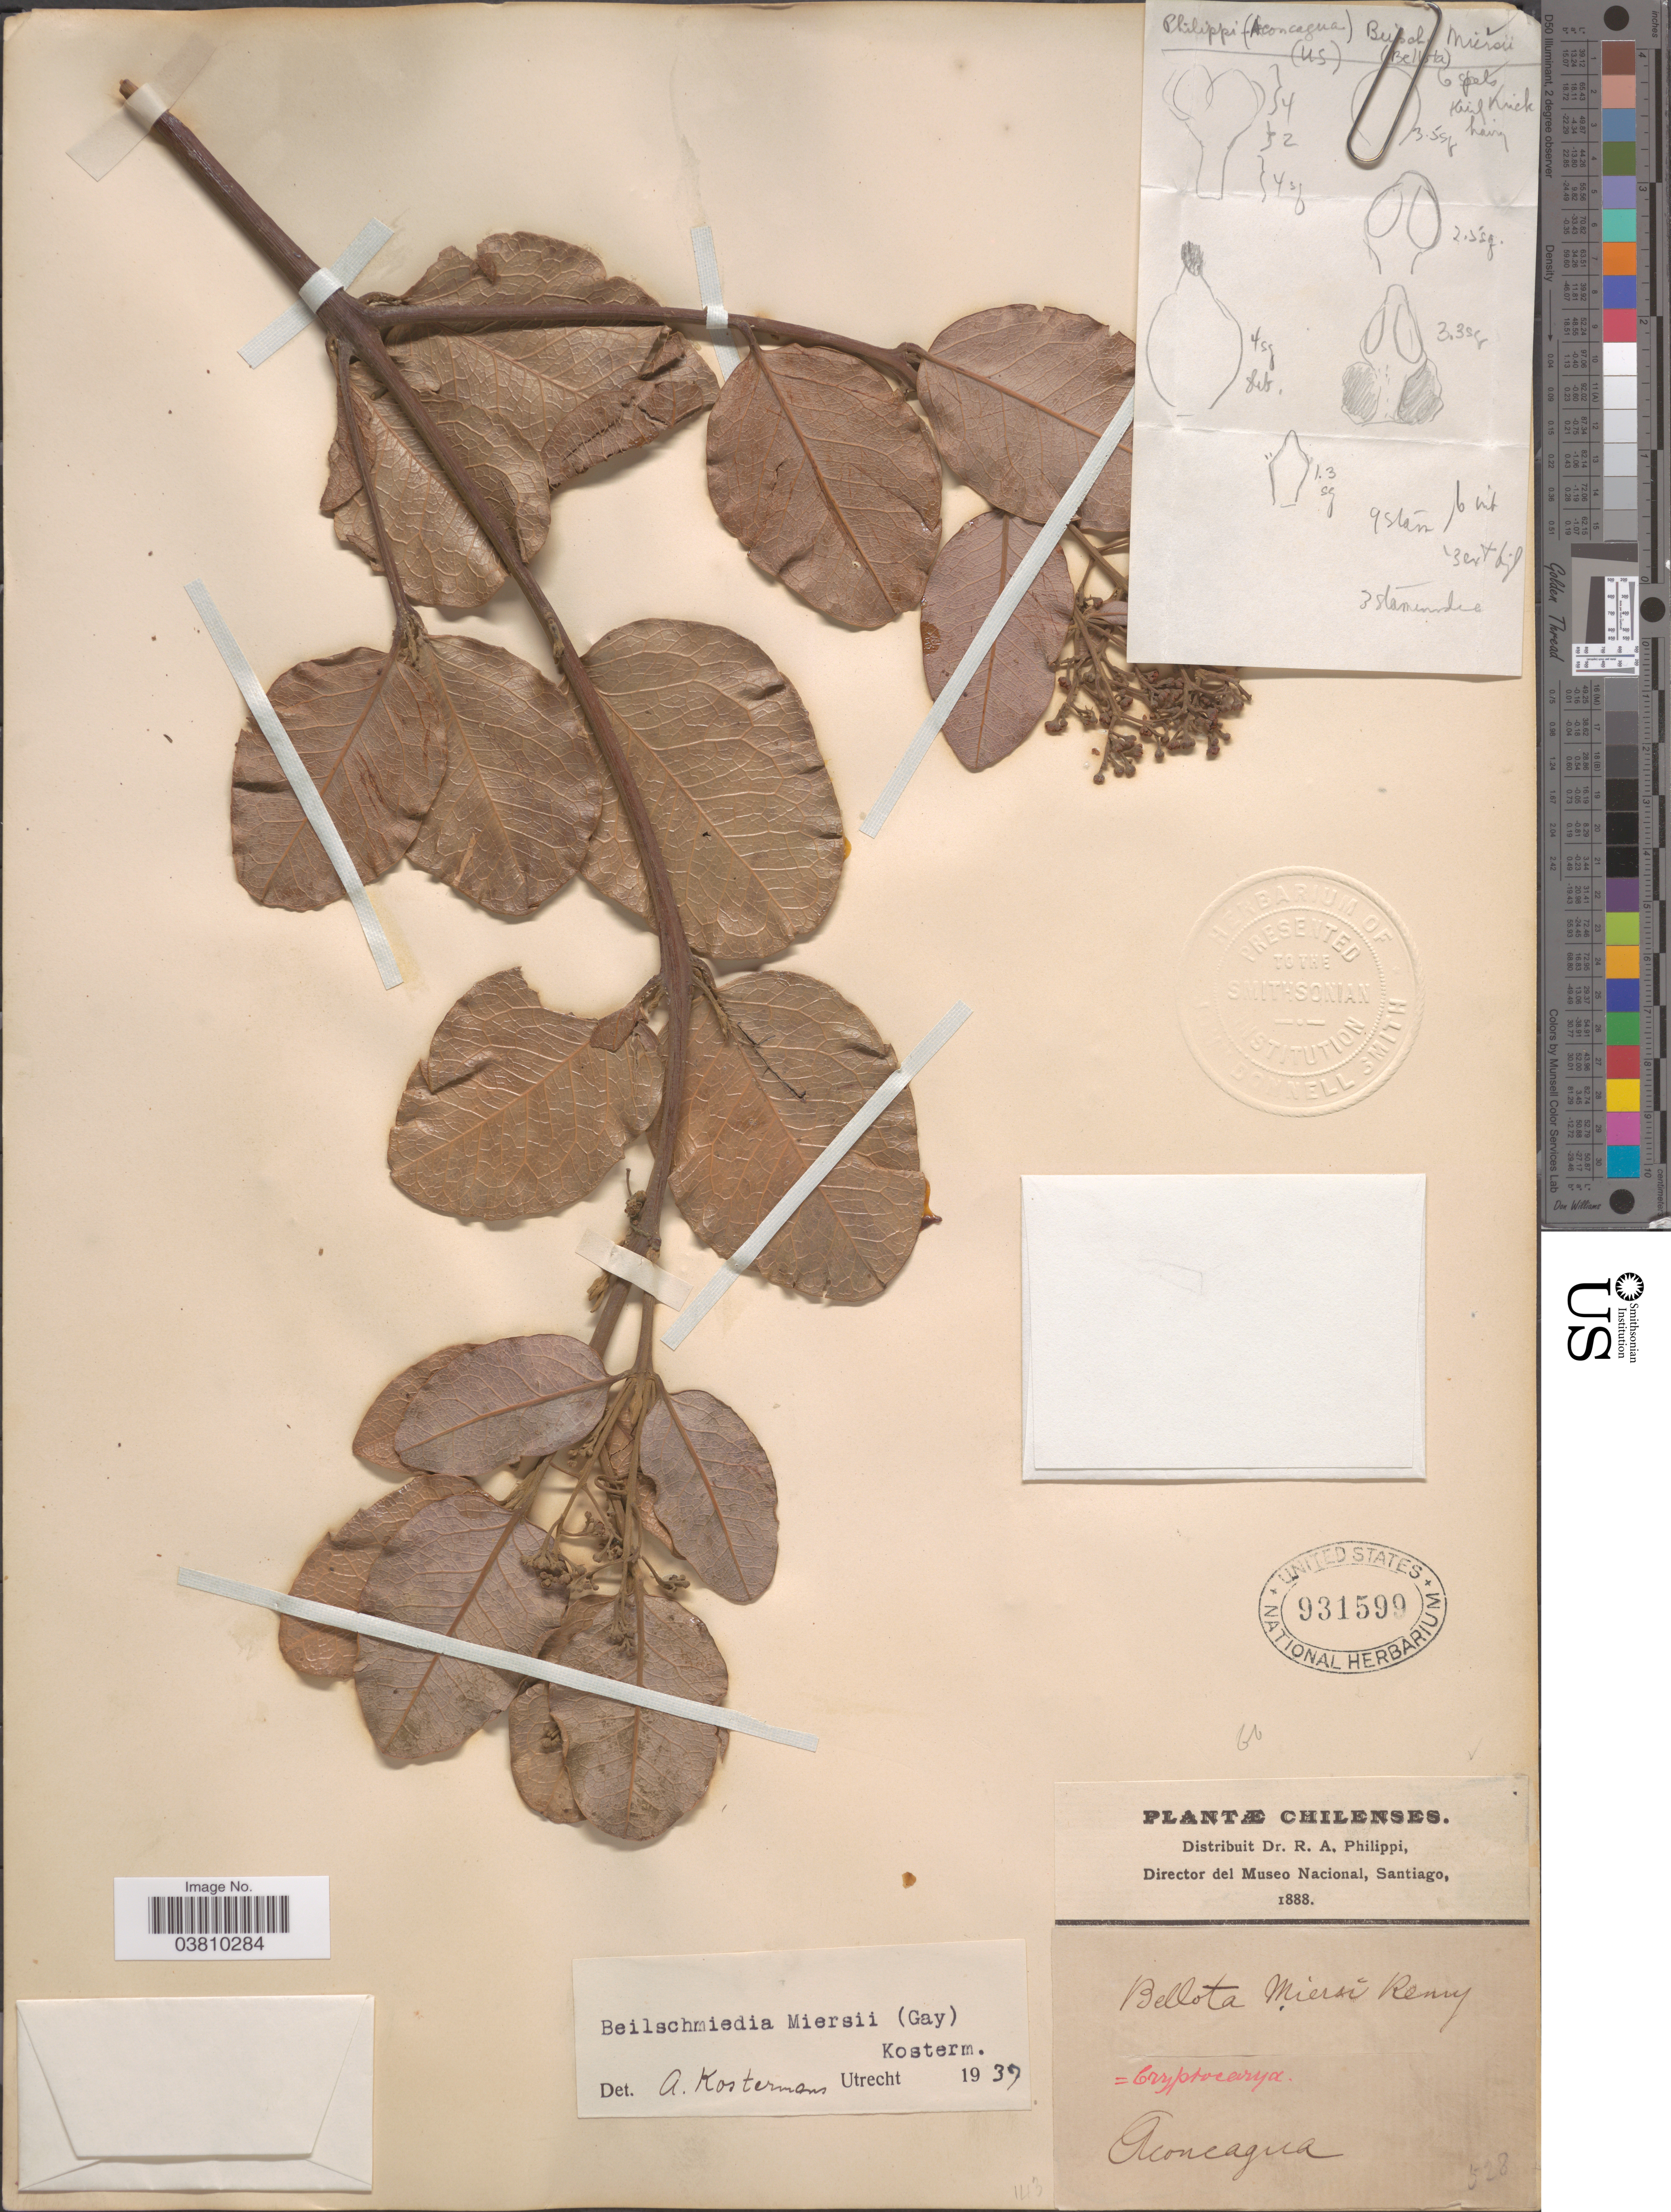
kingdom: Plantae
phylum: Tracheophyta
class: Magnoliopsida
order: Laurales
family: Lauraceae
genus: Beilschmiedia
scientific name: Beilschmiedia miersii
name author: (Gay) Kosterm.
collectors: ex. herb. R.A. Philippi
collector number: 528*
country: Chile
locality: Aconcagua.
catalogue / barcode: US 931599